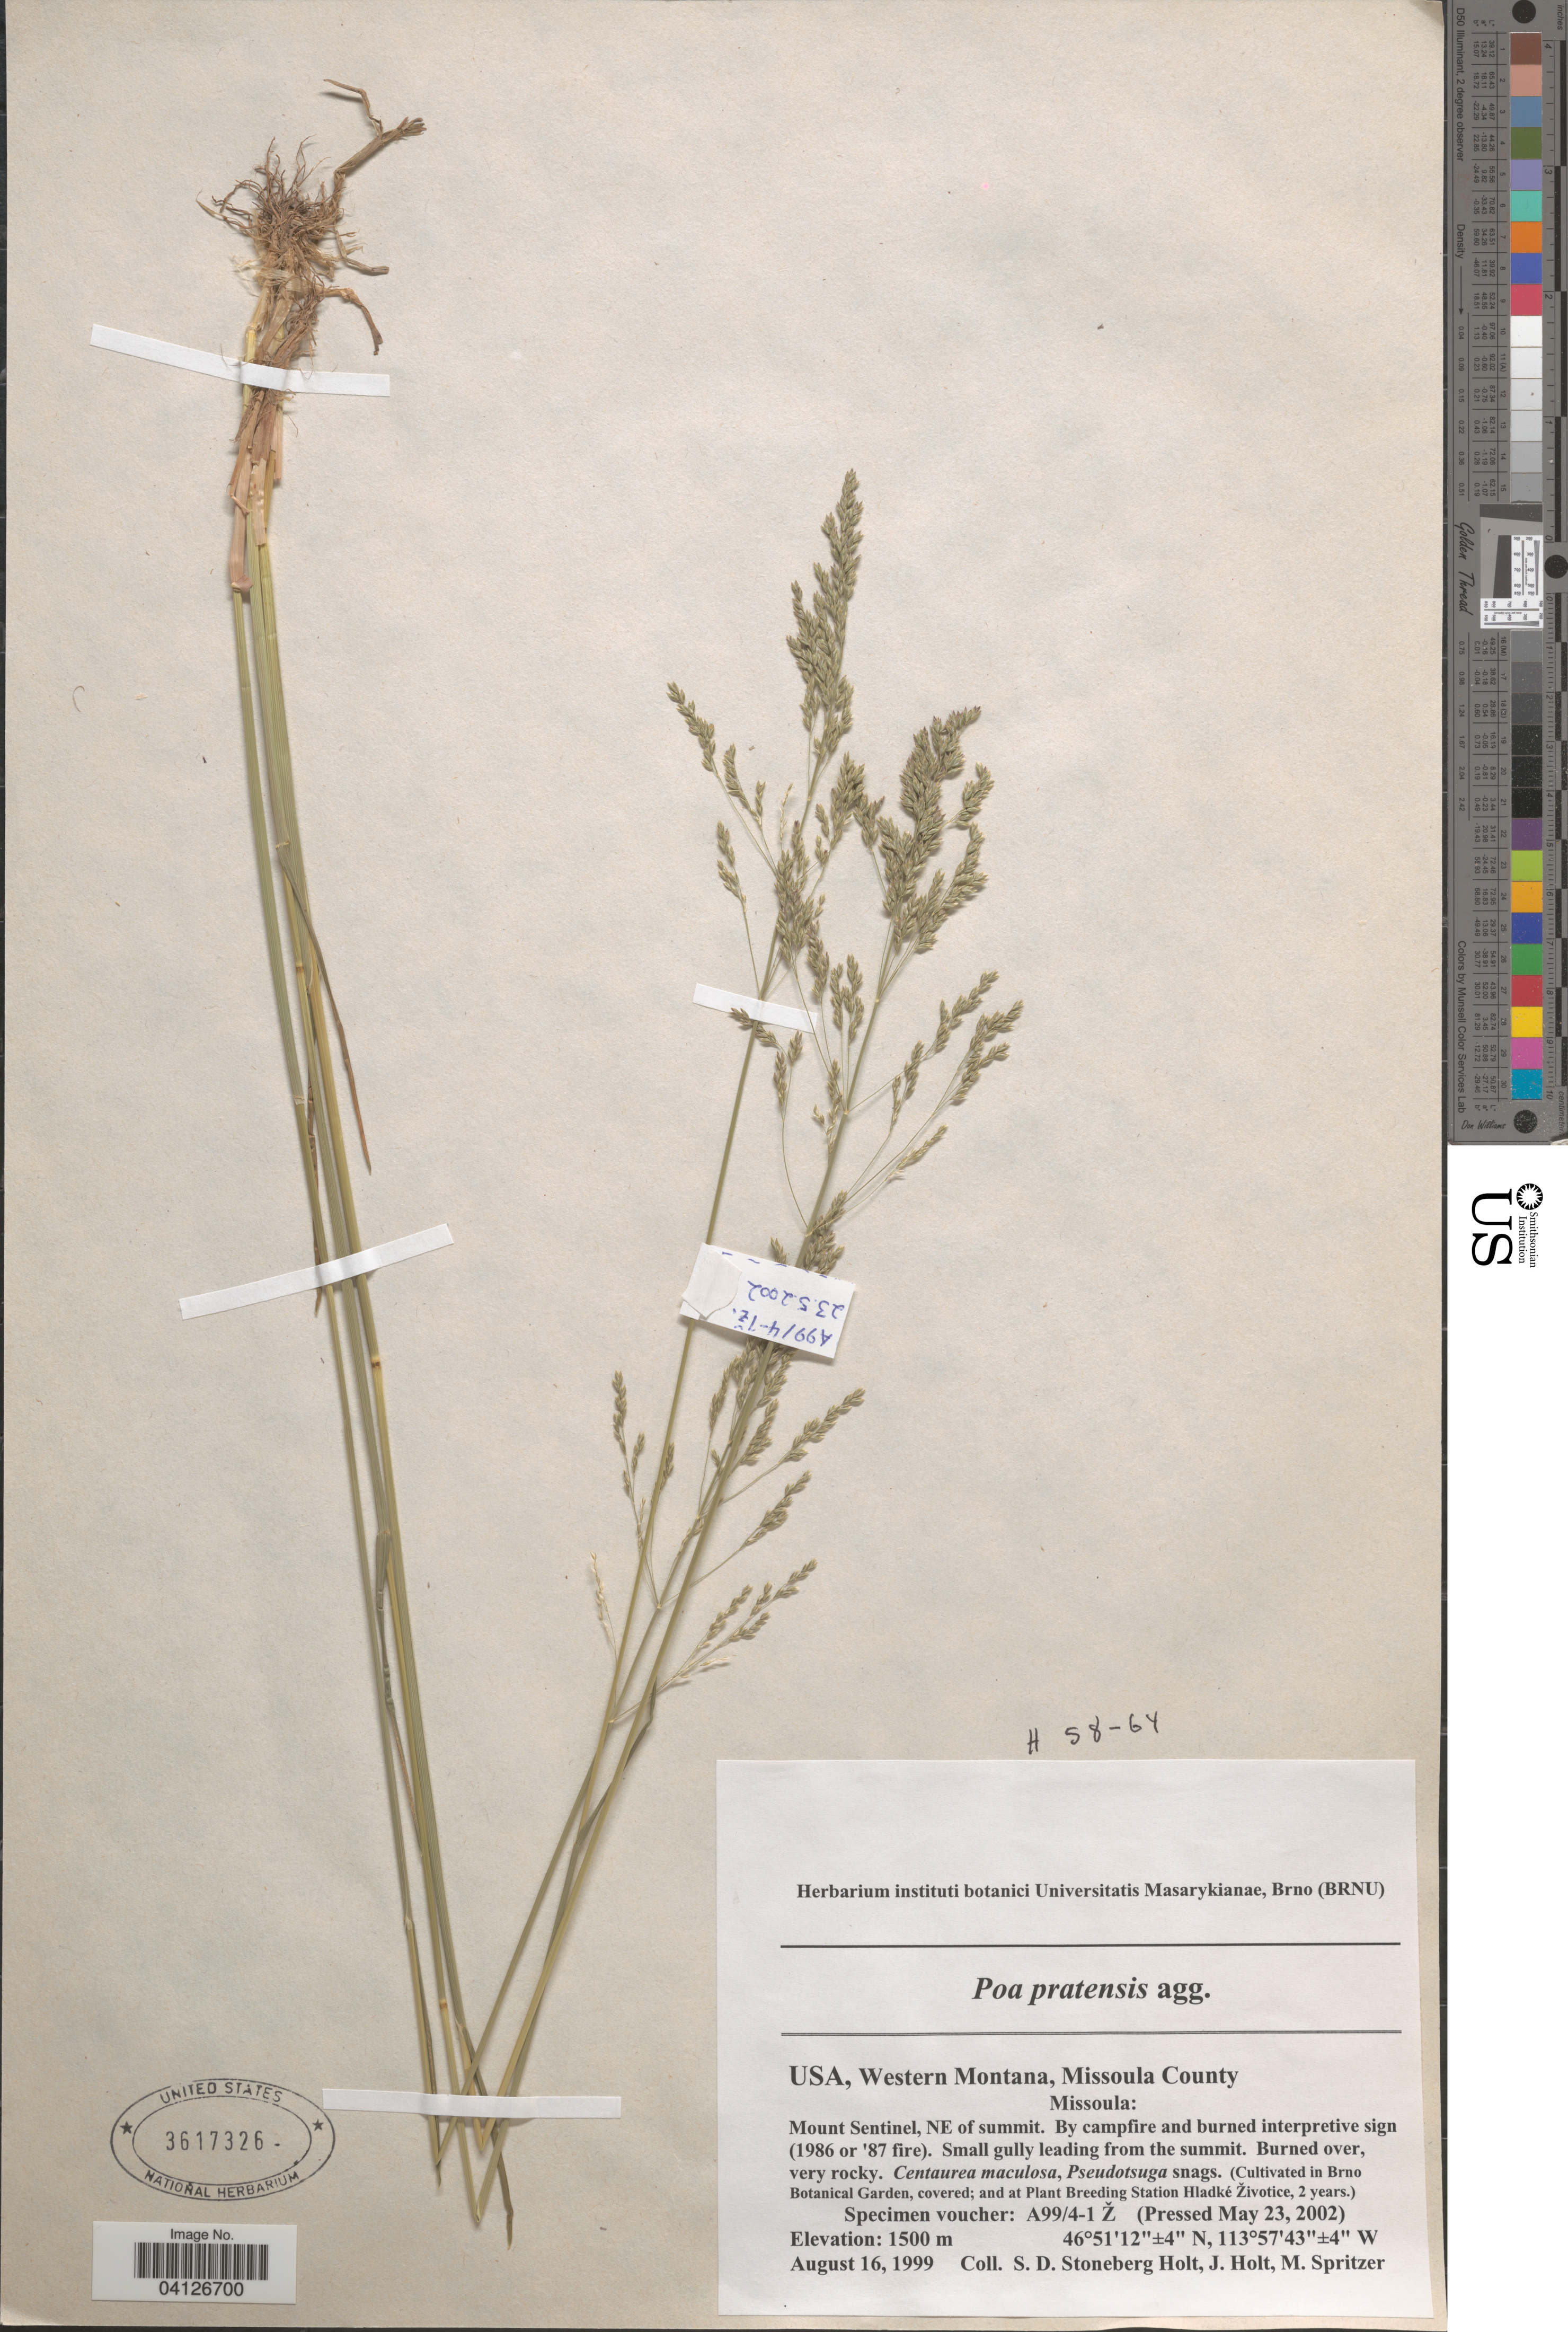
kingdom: Plantae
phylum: Tracheophyta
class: Liliopsida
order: Poales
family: Poaceae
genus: Poa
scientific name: Poa pratensis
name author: L.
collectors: Ex herb. instituti botanici Universitatis Masarykianae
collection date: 2002-05-23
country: Czechia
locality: (Cultivated in Brno Botanical Garden, covered; and at the Plant Breeding Station Hladké Životice, 2 years.).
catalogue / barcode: US 3617326